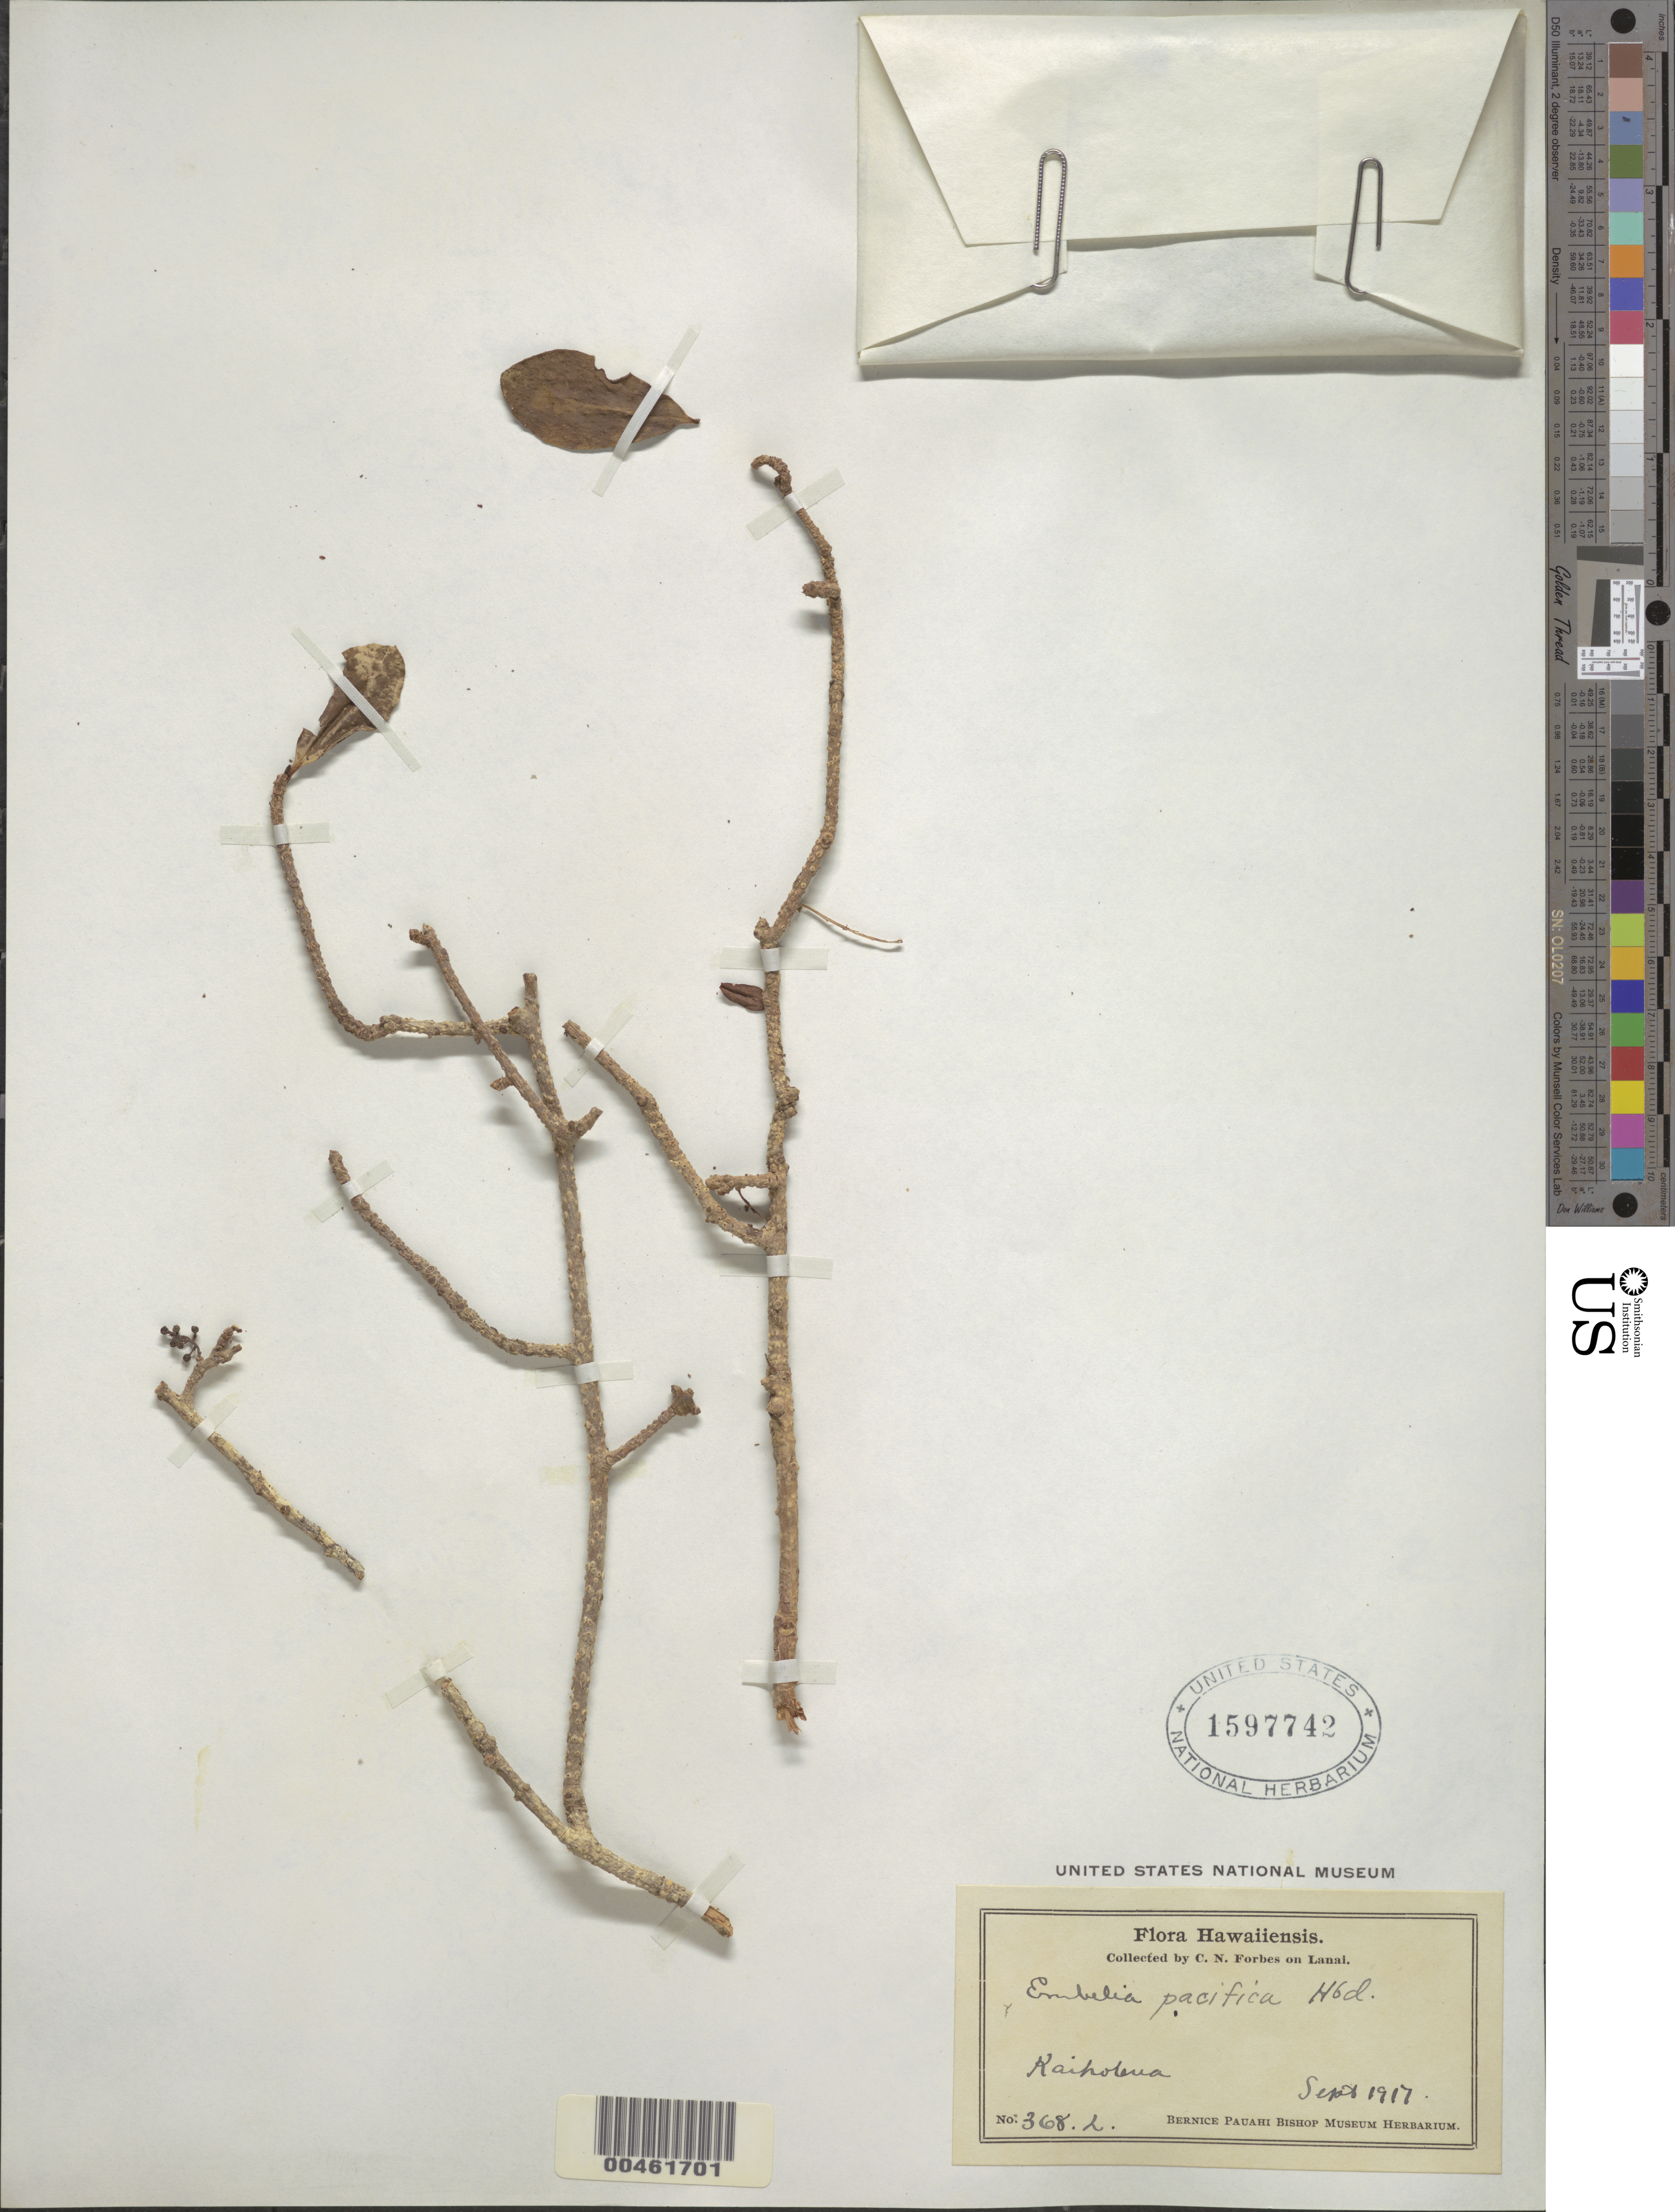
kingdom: Plantae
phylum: Tracheophyta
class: Magnoliopsida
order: Ericales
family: Primulaceae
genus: Embelia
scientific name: Embelia pacifica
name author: Hillebr.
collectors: C. N. Forbes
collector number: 368.L.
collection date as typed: Sep 1917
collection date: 1917-09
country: United States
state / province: Hawaii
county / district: Maui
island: Lana'i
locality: Kaiholena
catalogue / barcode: US 1597742